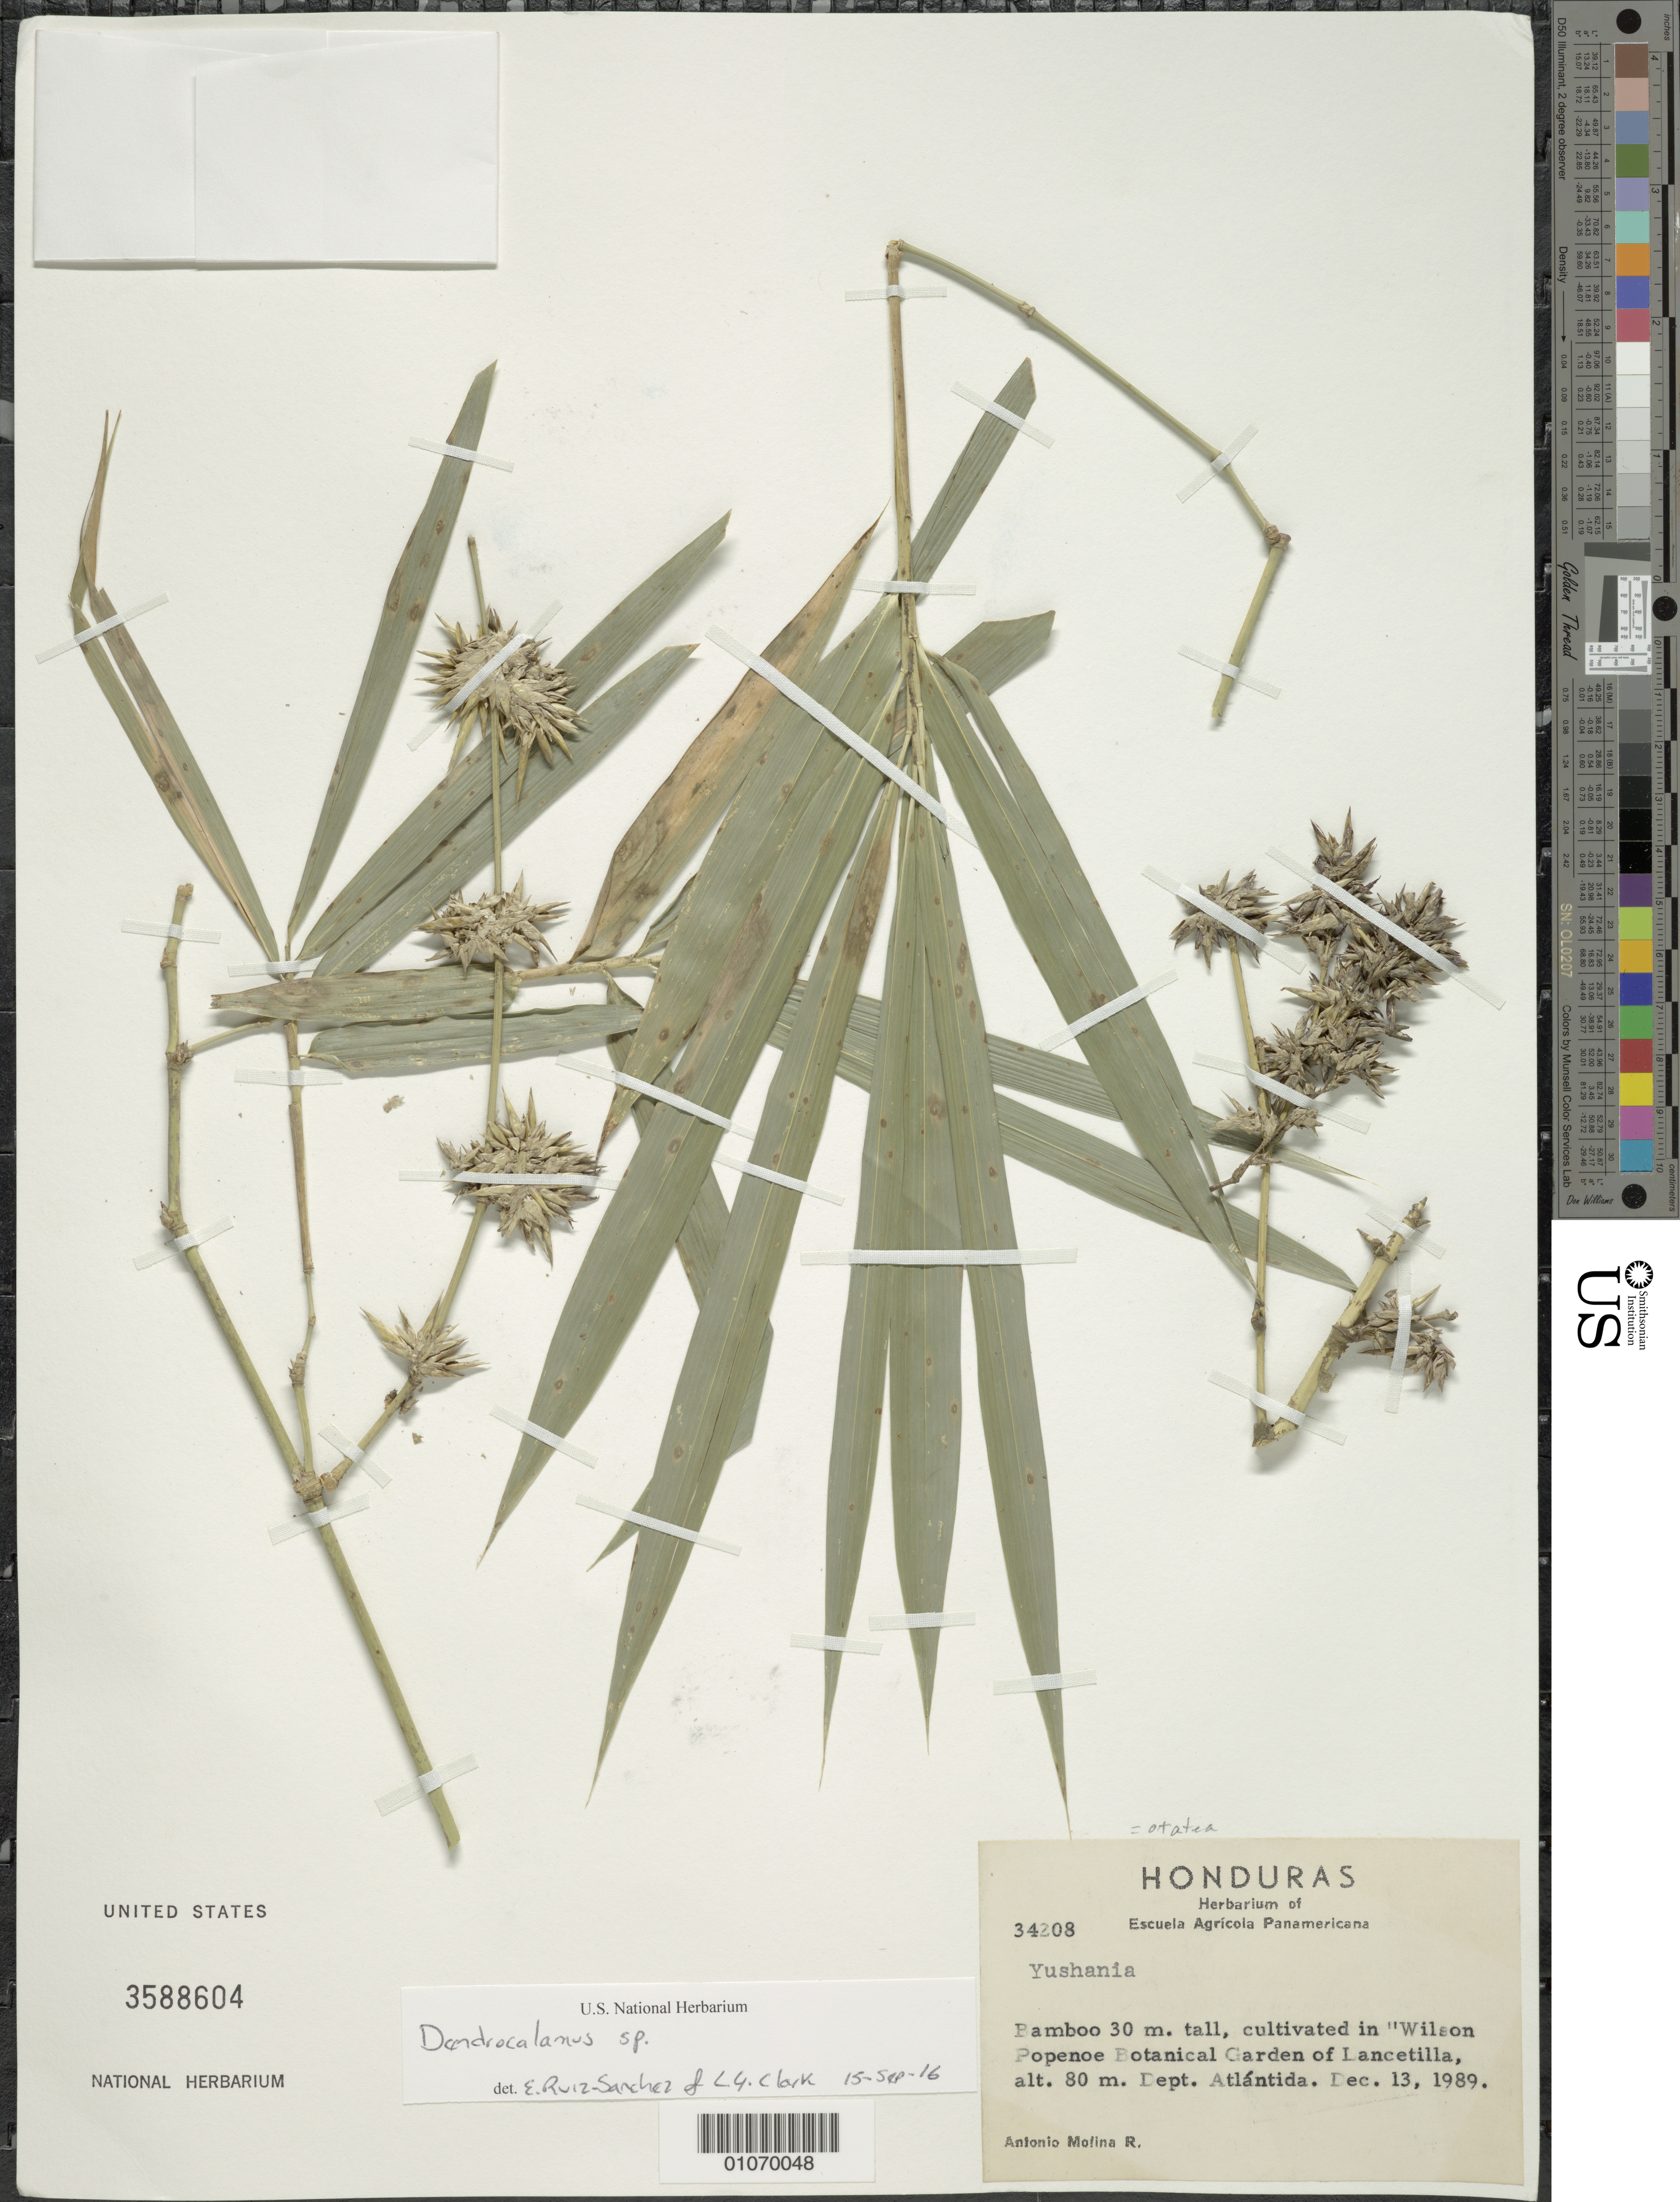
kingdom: Plantae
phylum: Tracheophyta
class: Liliopsida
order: Poales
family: Poaceae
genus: Dendrocalamus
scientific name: Dendrocalamus sp.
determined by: Clark, L. G.; Ruíz-Sanchez, E.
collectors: A. Molina R.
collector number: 34208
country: Honduras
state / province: Atlántida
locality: In Wilson Popenoe Botanical Garden of Lancetilla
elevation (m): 80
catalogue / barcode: US 3588604